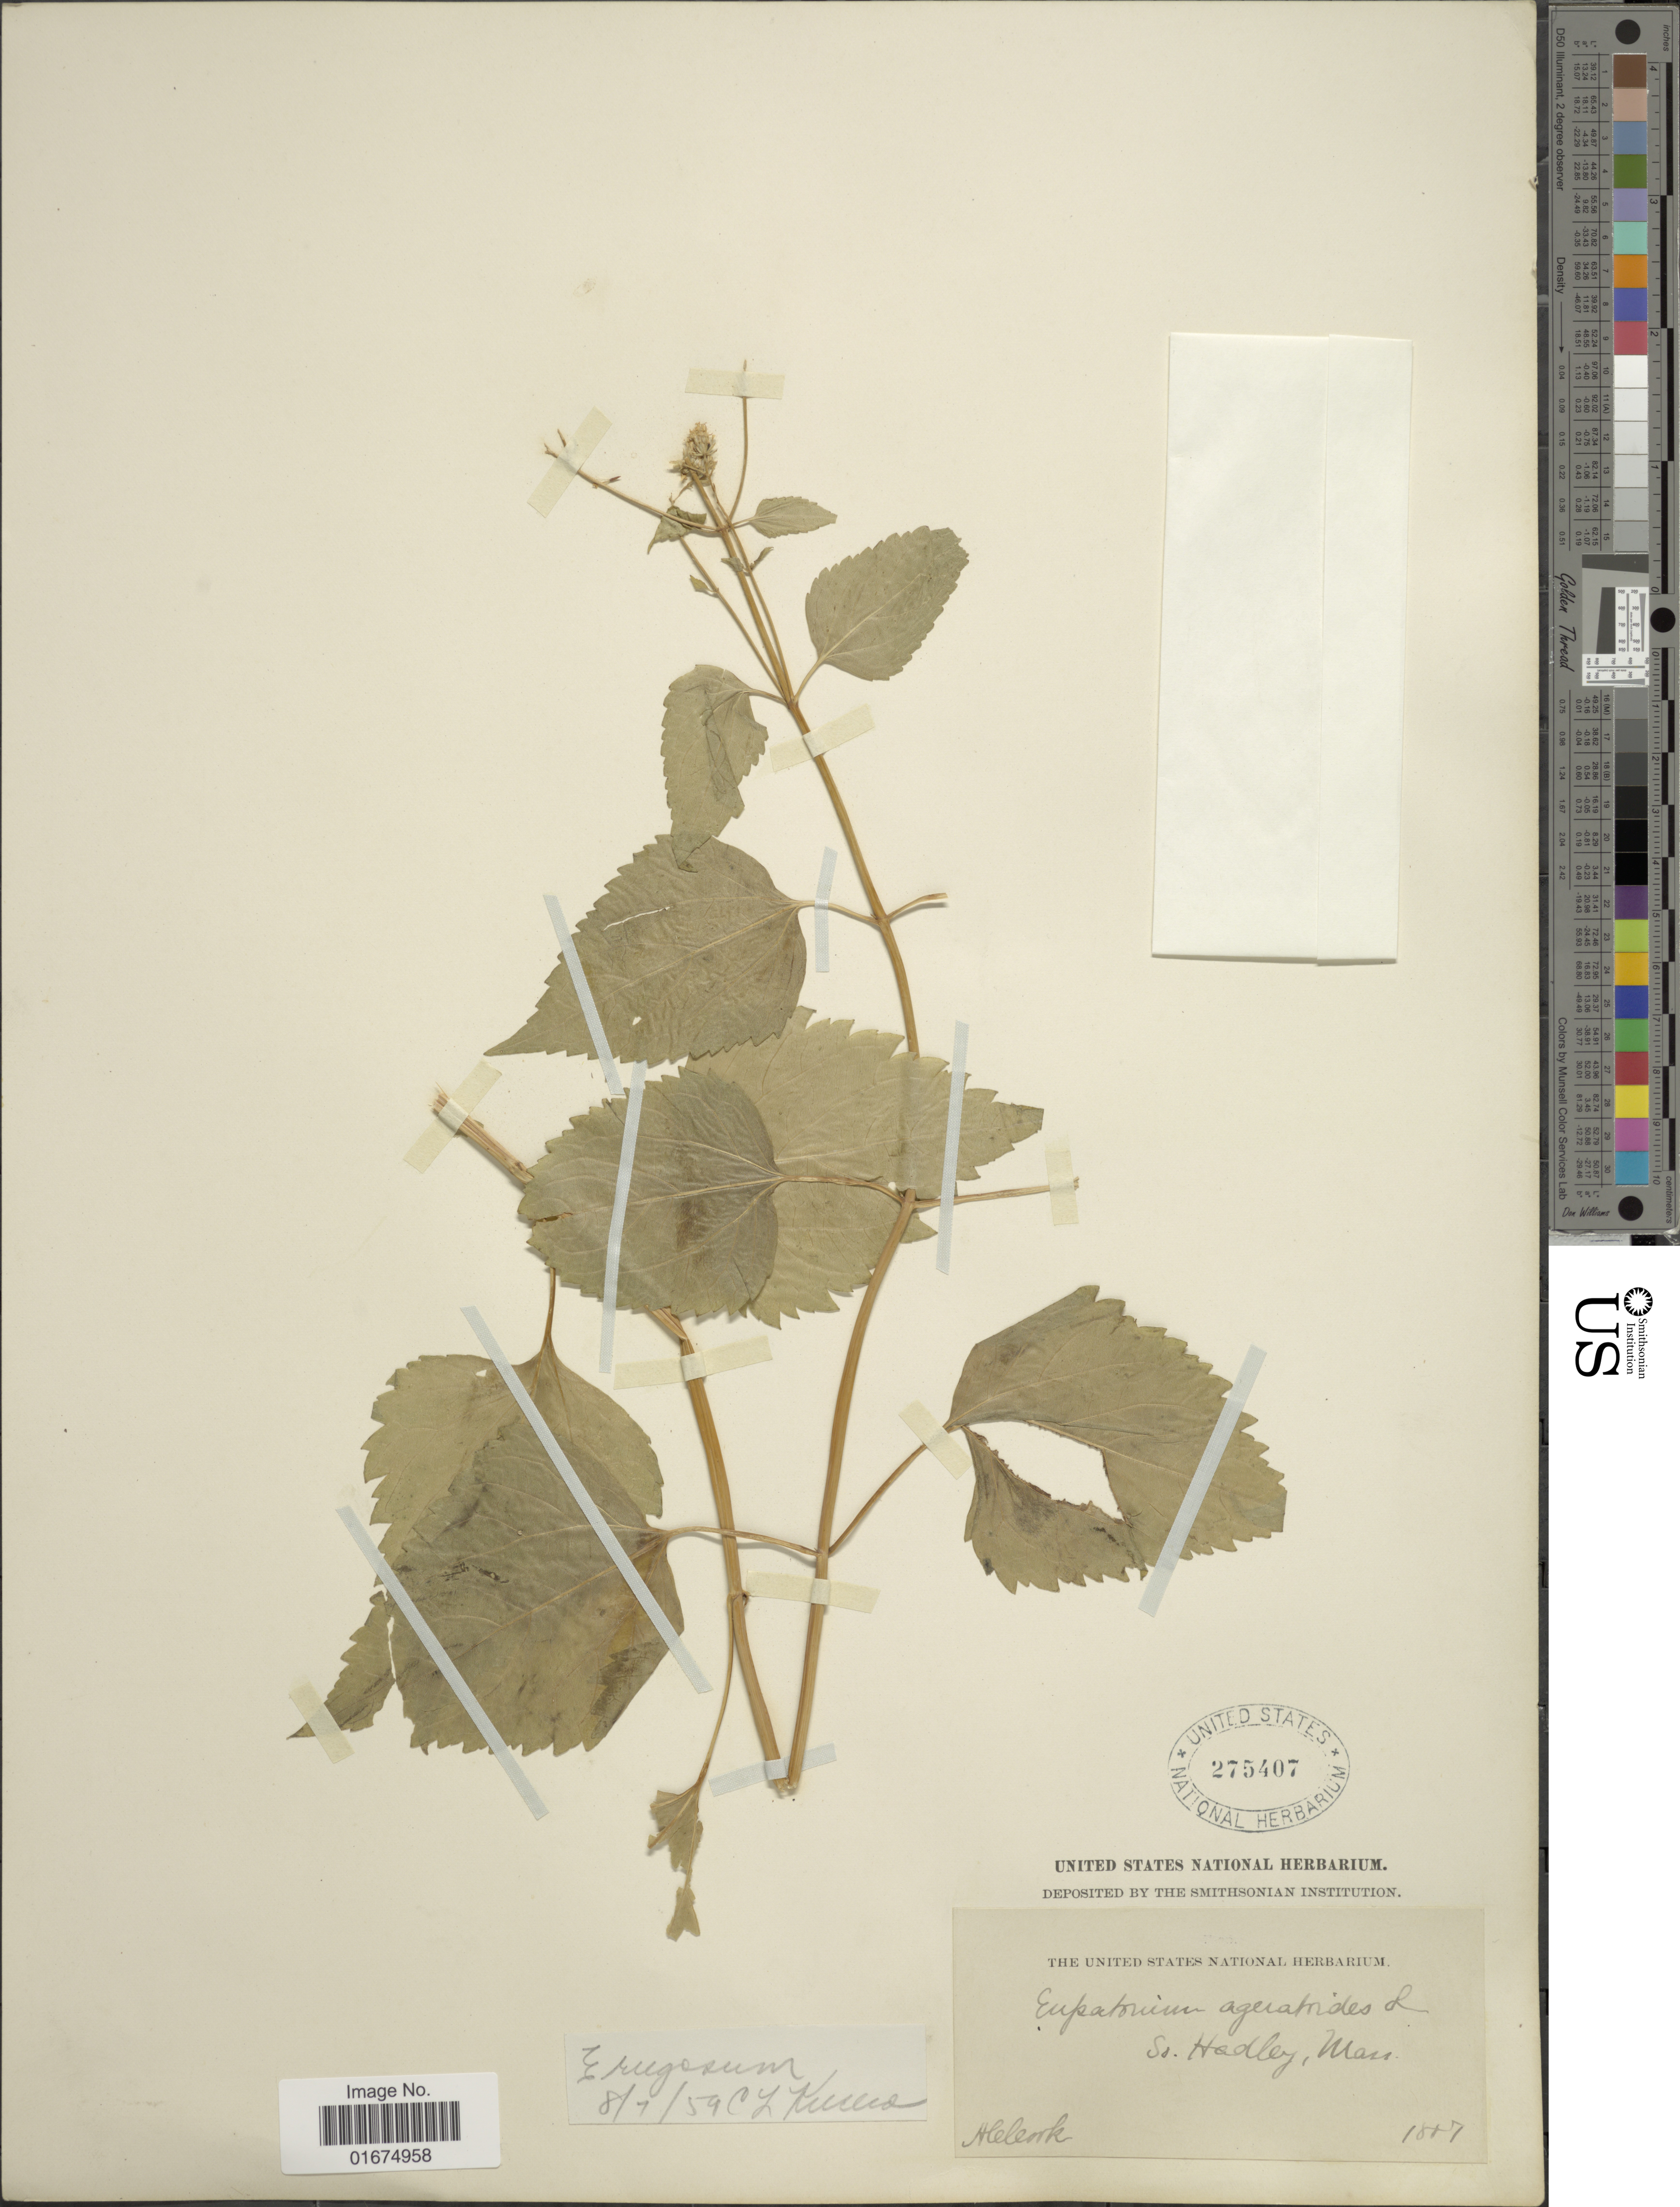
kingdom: Plantae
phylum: Tracheophyta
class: Magnoliopsida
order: Asterales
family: Asteraceae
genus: Ageratina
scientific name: Ageratina altissima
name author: (L.) R.M. King & H. Rob.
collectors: A. Cook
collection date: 1887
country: United States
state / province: Massachusetts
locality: So. Hadley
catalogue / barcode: US 275407